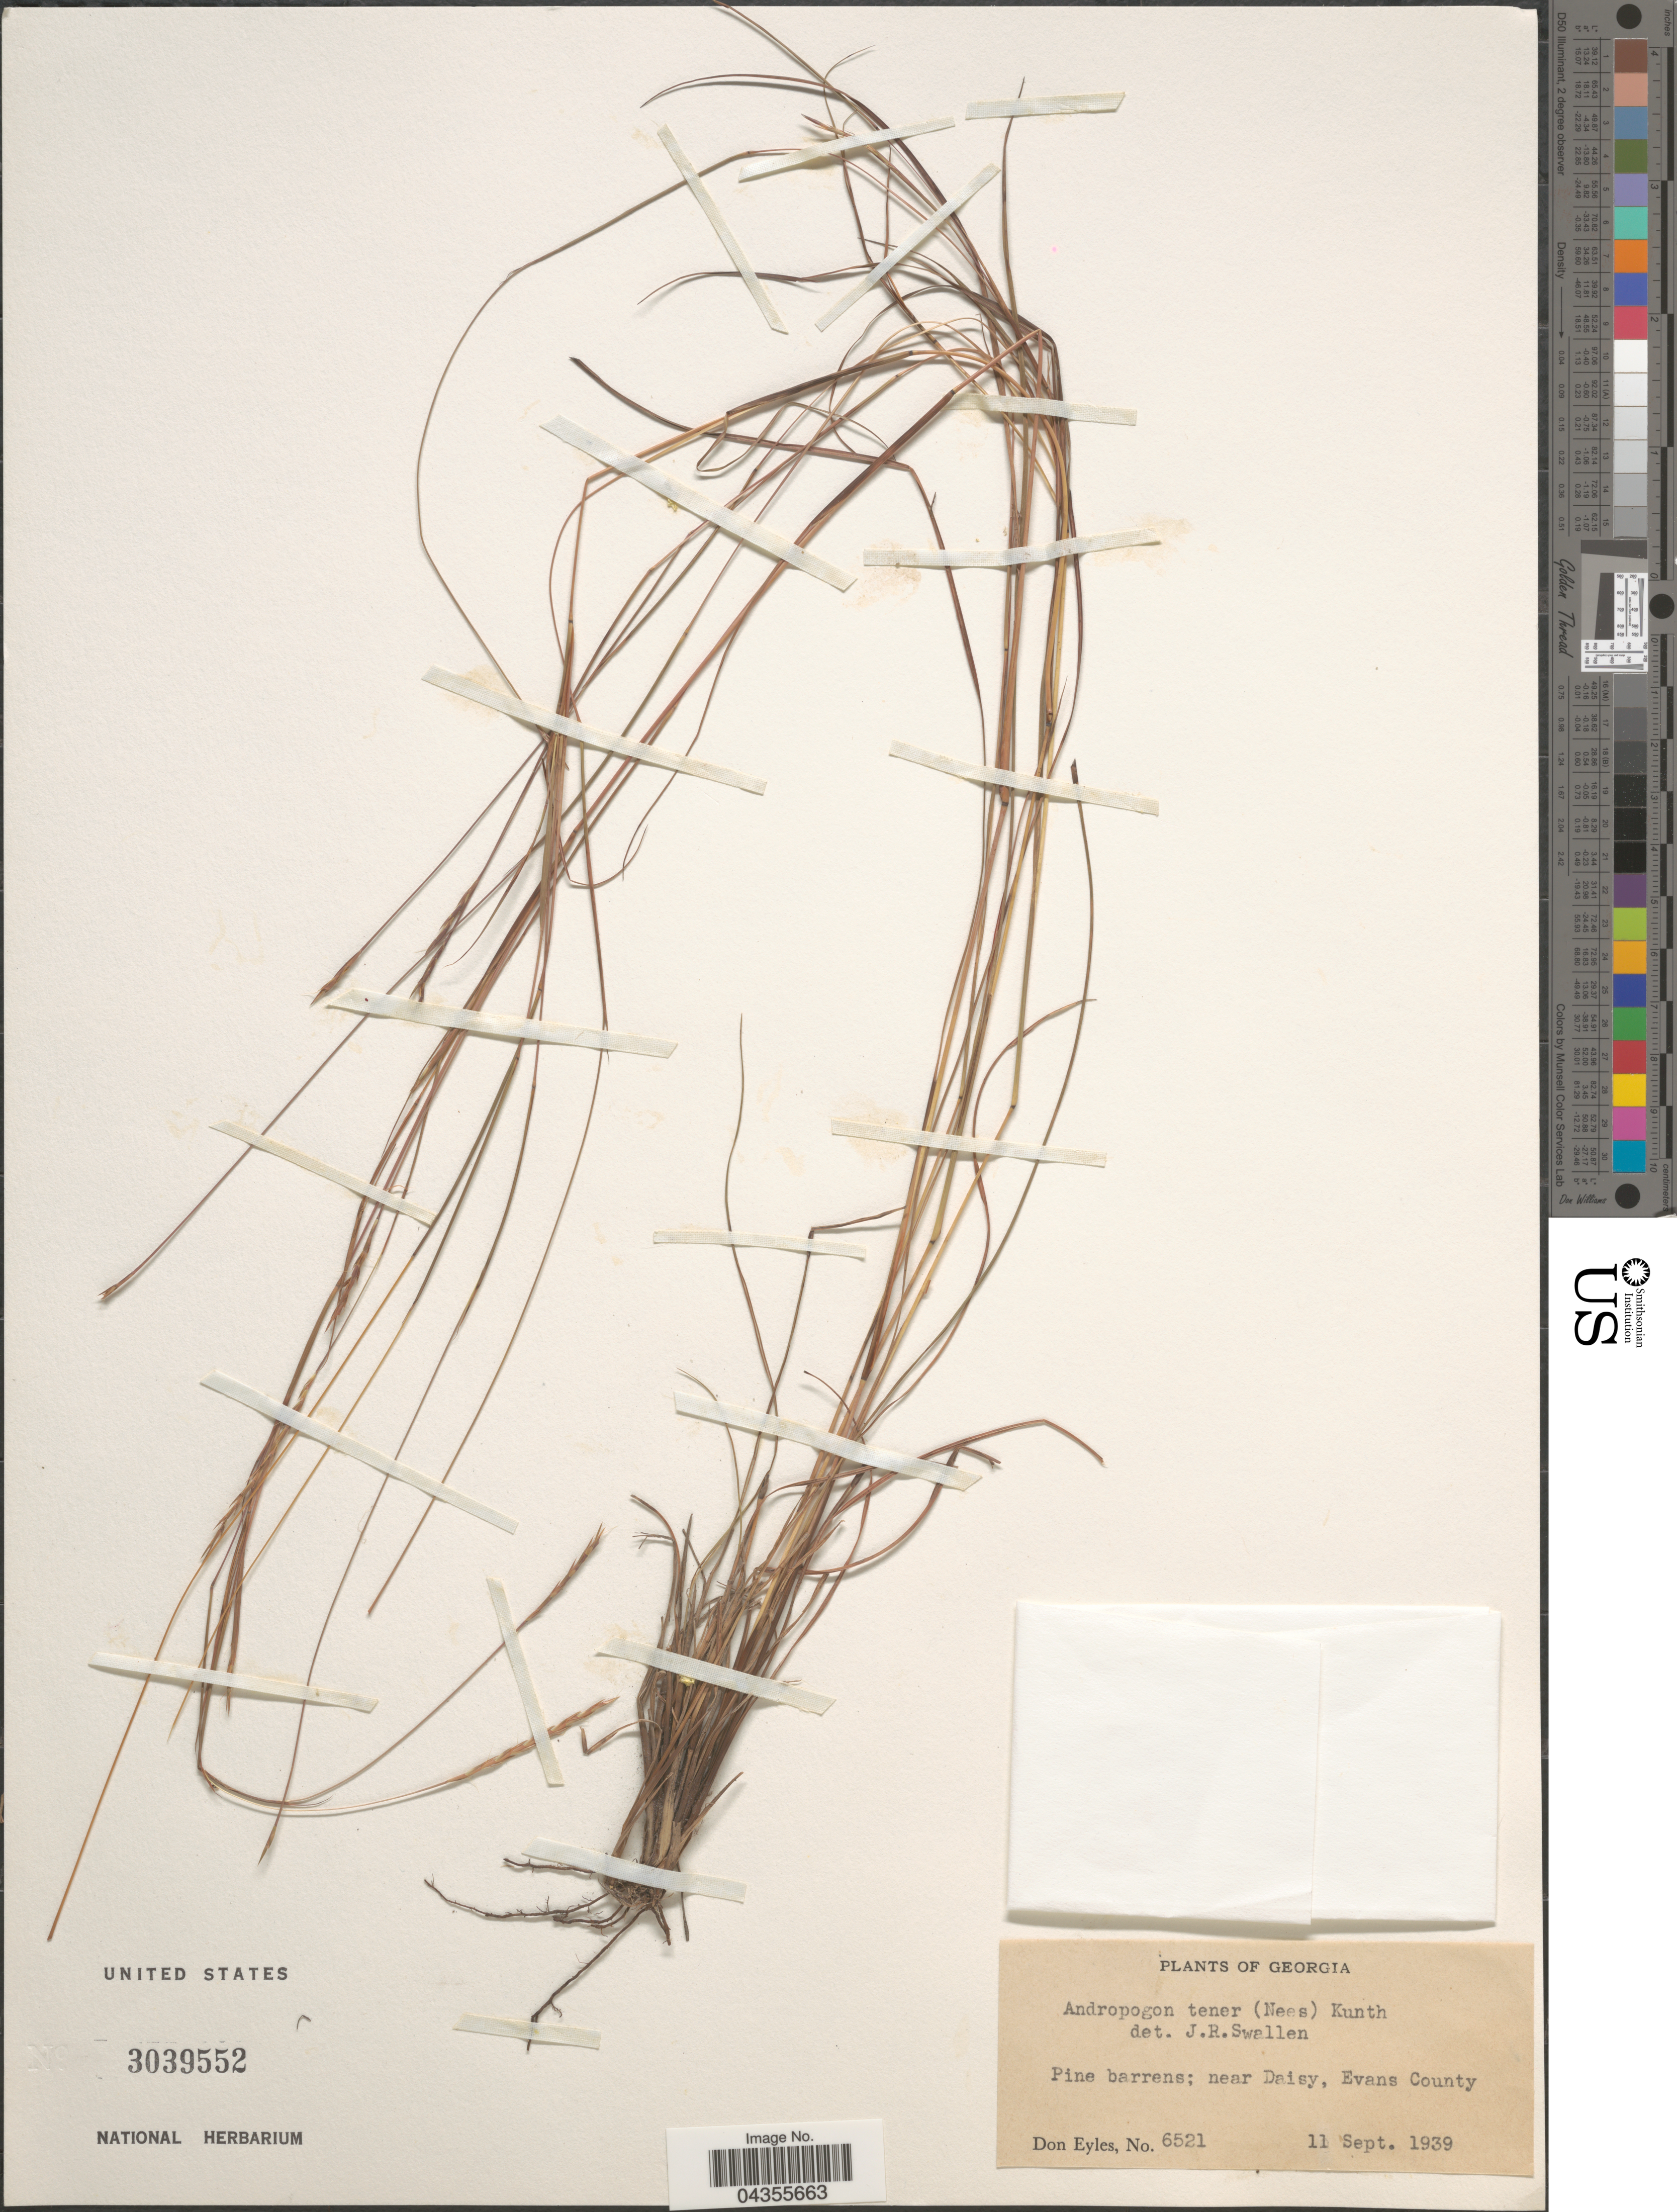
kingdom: Plantae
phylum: Tracheophyta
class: Liliopsida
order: Poales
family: Poaceae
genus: Schizachyrium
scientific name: Schizachyrium tenerum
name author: Nees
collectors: D. Eyles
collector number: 6521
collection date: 1939-09-11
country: United States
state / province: Georgia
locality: Pine barrens; near Daisy, Evans County.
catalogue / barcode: US 3039552